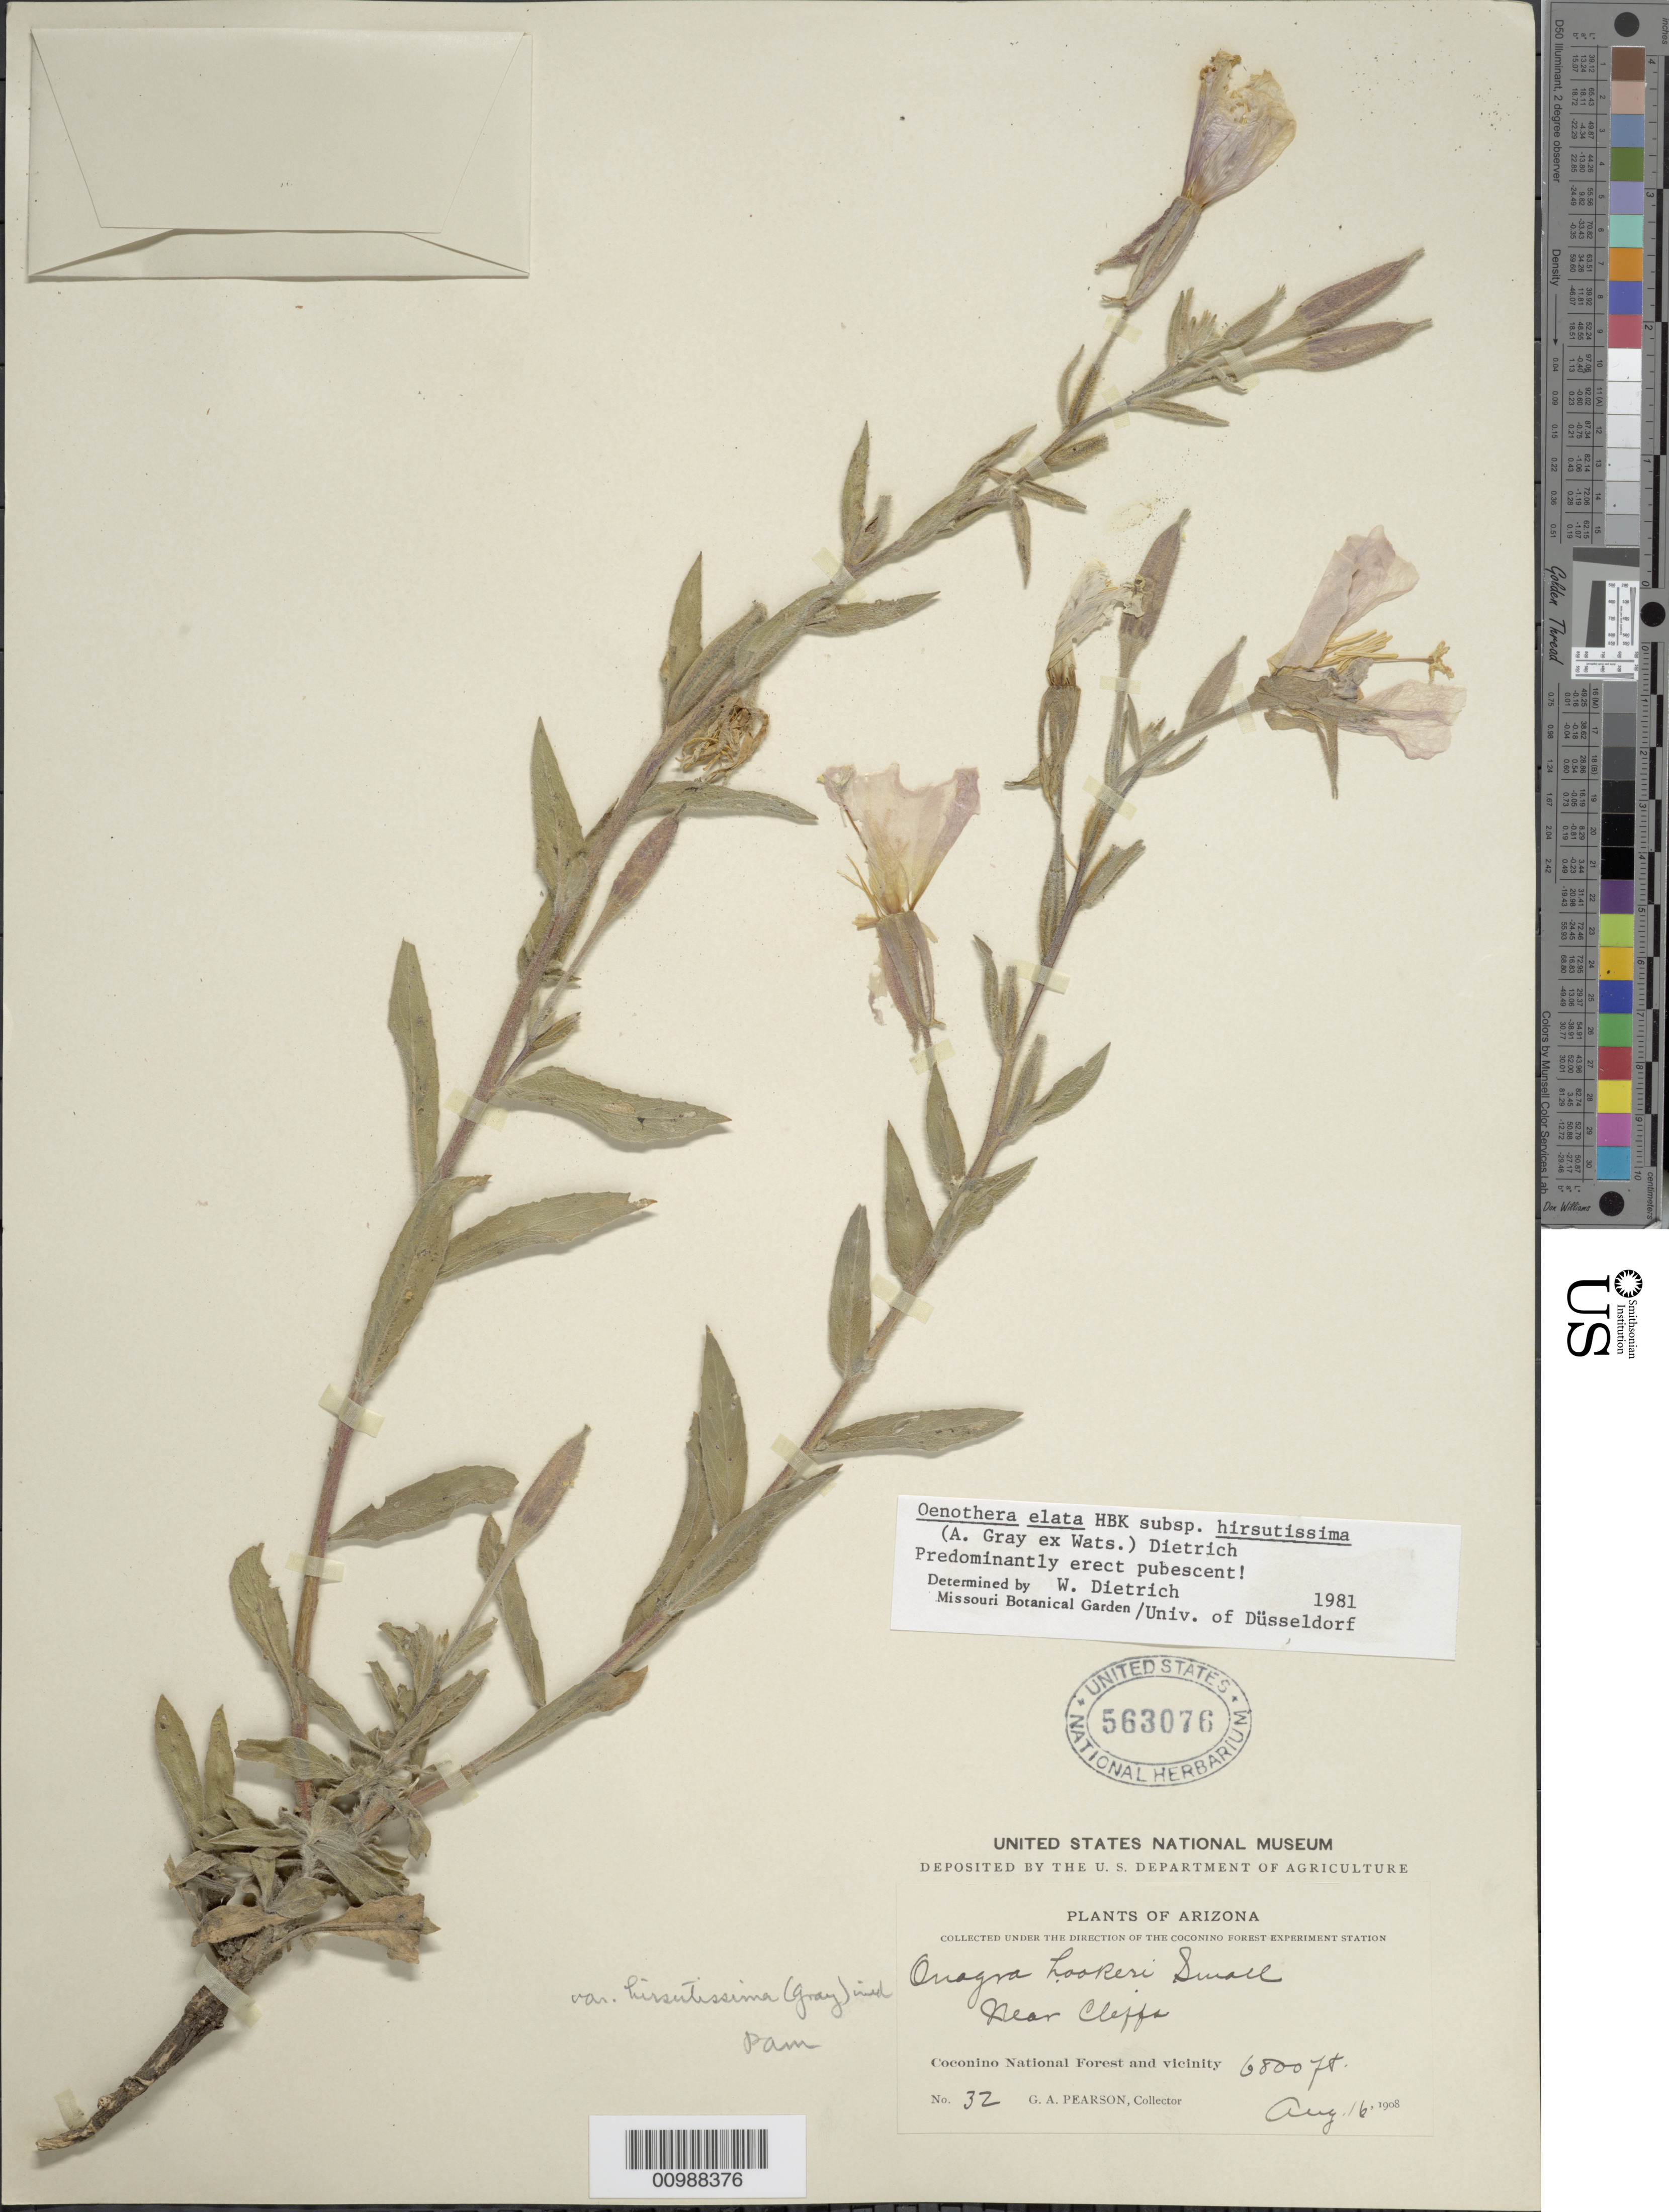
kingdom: Plantae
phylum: Tracheophyta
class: Magnoliopsida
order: Myrtales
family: Onagraceae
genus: Oenothera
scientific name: Oenothera elata subsp. hirsutissima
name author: (A. Gray ex S. Watson) W. Dietr.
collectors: G. A. Pearson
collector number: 32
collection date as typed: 16 Aug 1908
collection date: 1908-08-16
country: United States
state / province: Arizona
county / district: Coconino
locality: Coconino National Forest and vicinity, near cliffs.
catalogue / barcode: US 563076